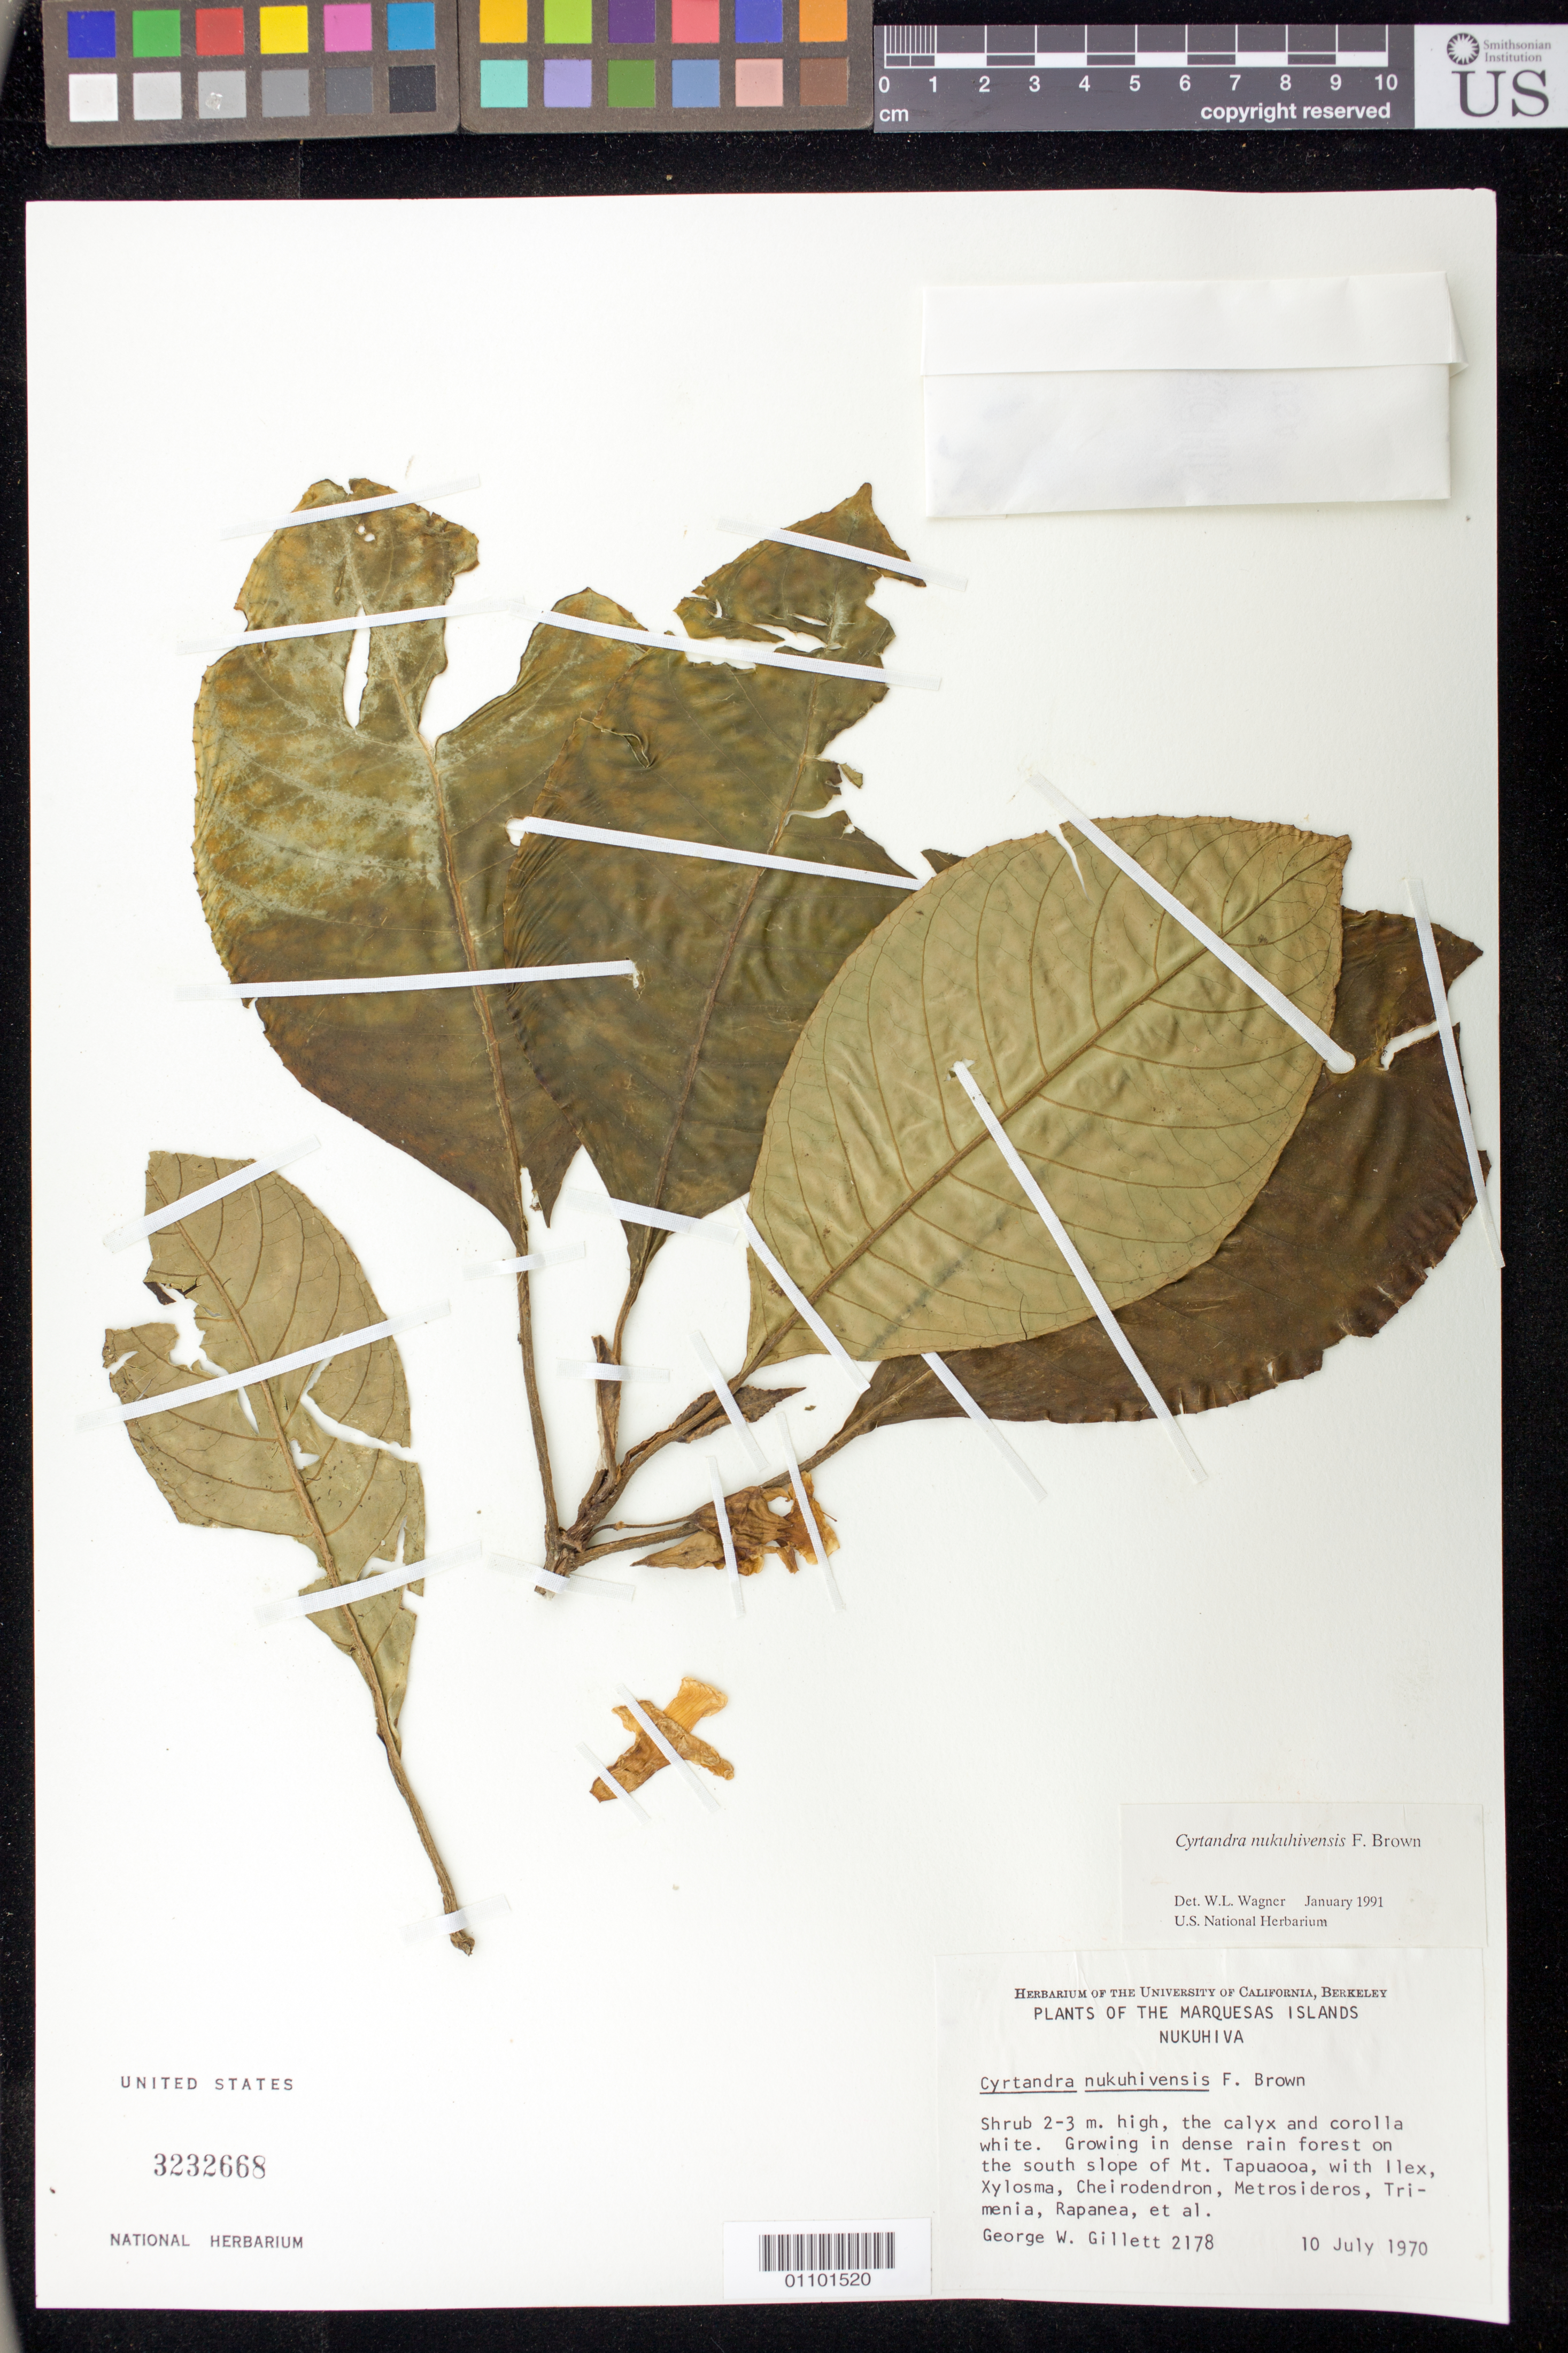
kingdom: Plantae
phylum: Tracheophyta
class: Magnoliopsida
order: Lamiales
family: Gesneriaceae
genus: Cyrtandra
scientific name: Cyrtandra nukuhivensis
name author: F. Br.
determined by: Wagner, W. L., (BOT), Smithsonian Institution - National Museum of Natural History (UNITED STATES)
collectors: G. Gillett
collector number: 2178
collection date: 1970-07-10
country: French Polynesia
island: Nuku Hiva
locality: S slope of Mt. Tapuaooa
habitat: Dense rain forest with Ilex, Xylosma, Cheirodendron, Metrosideros, Trimenia, Rapanea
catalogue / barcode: US 3232668